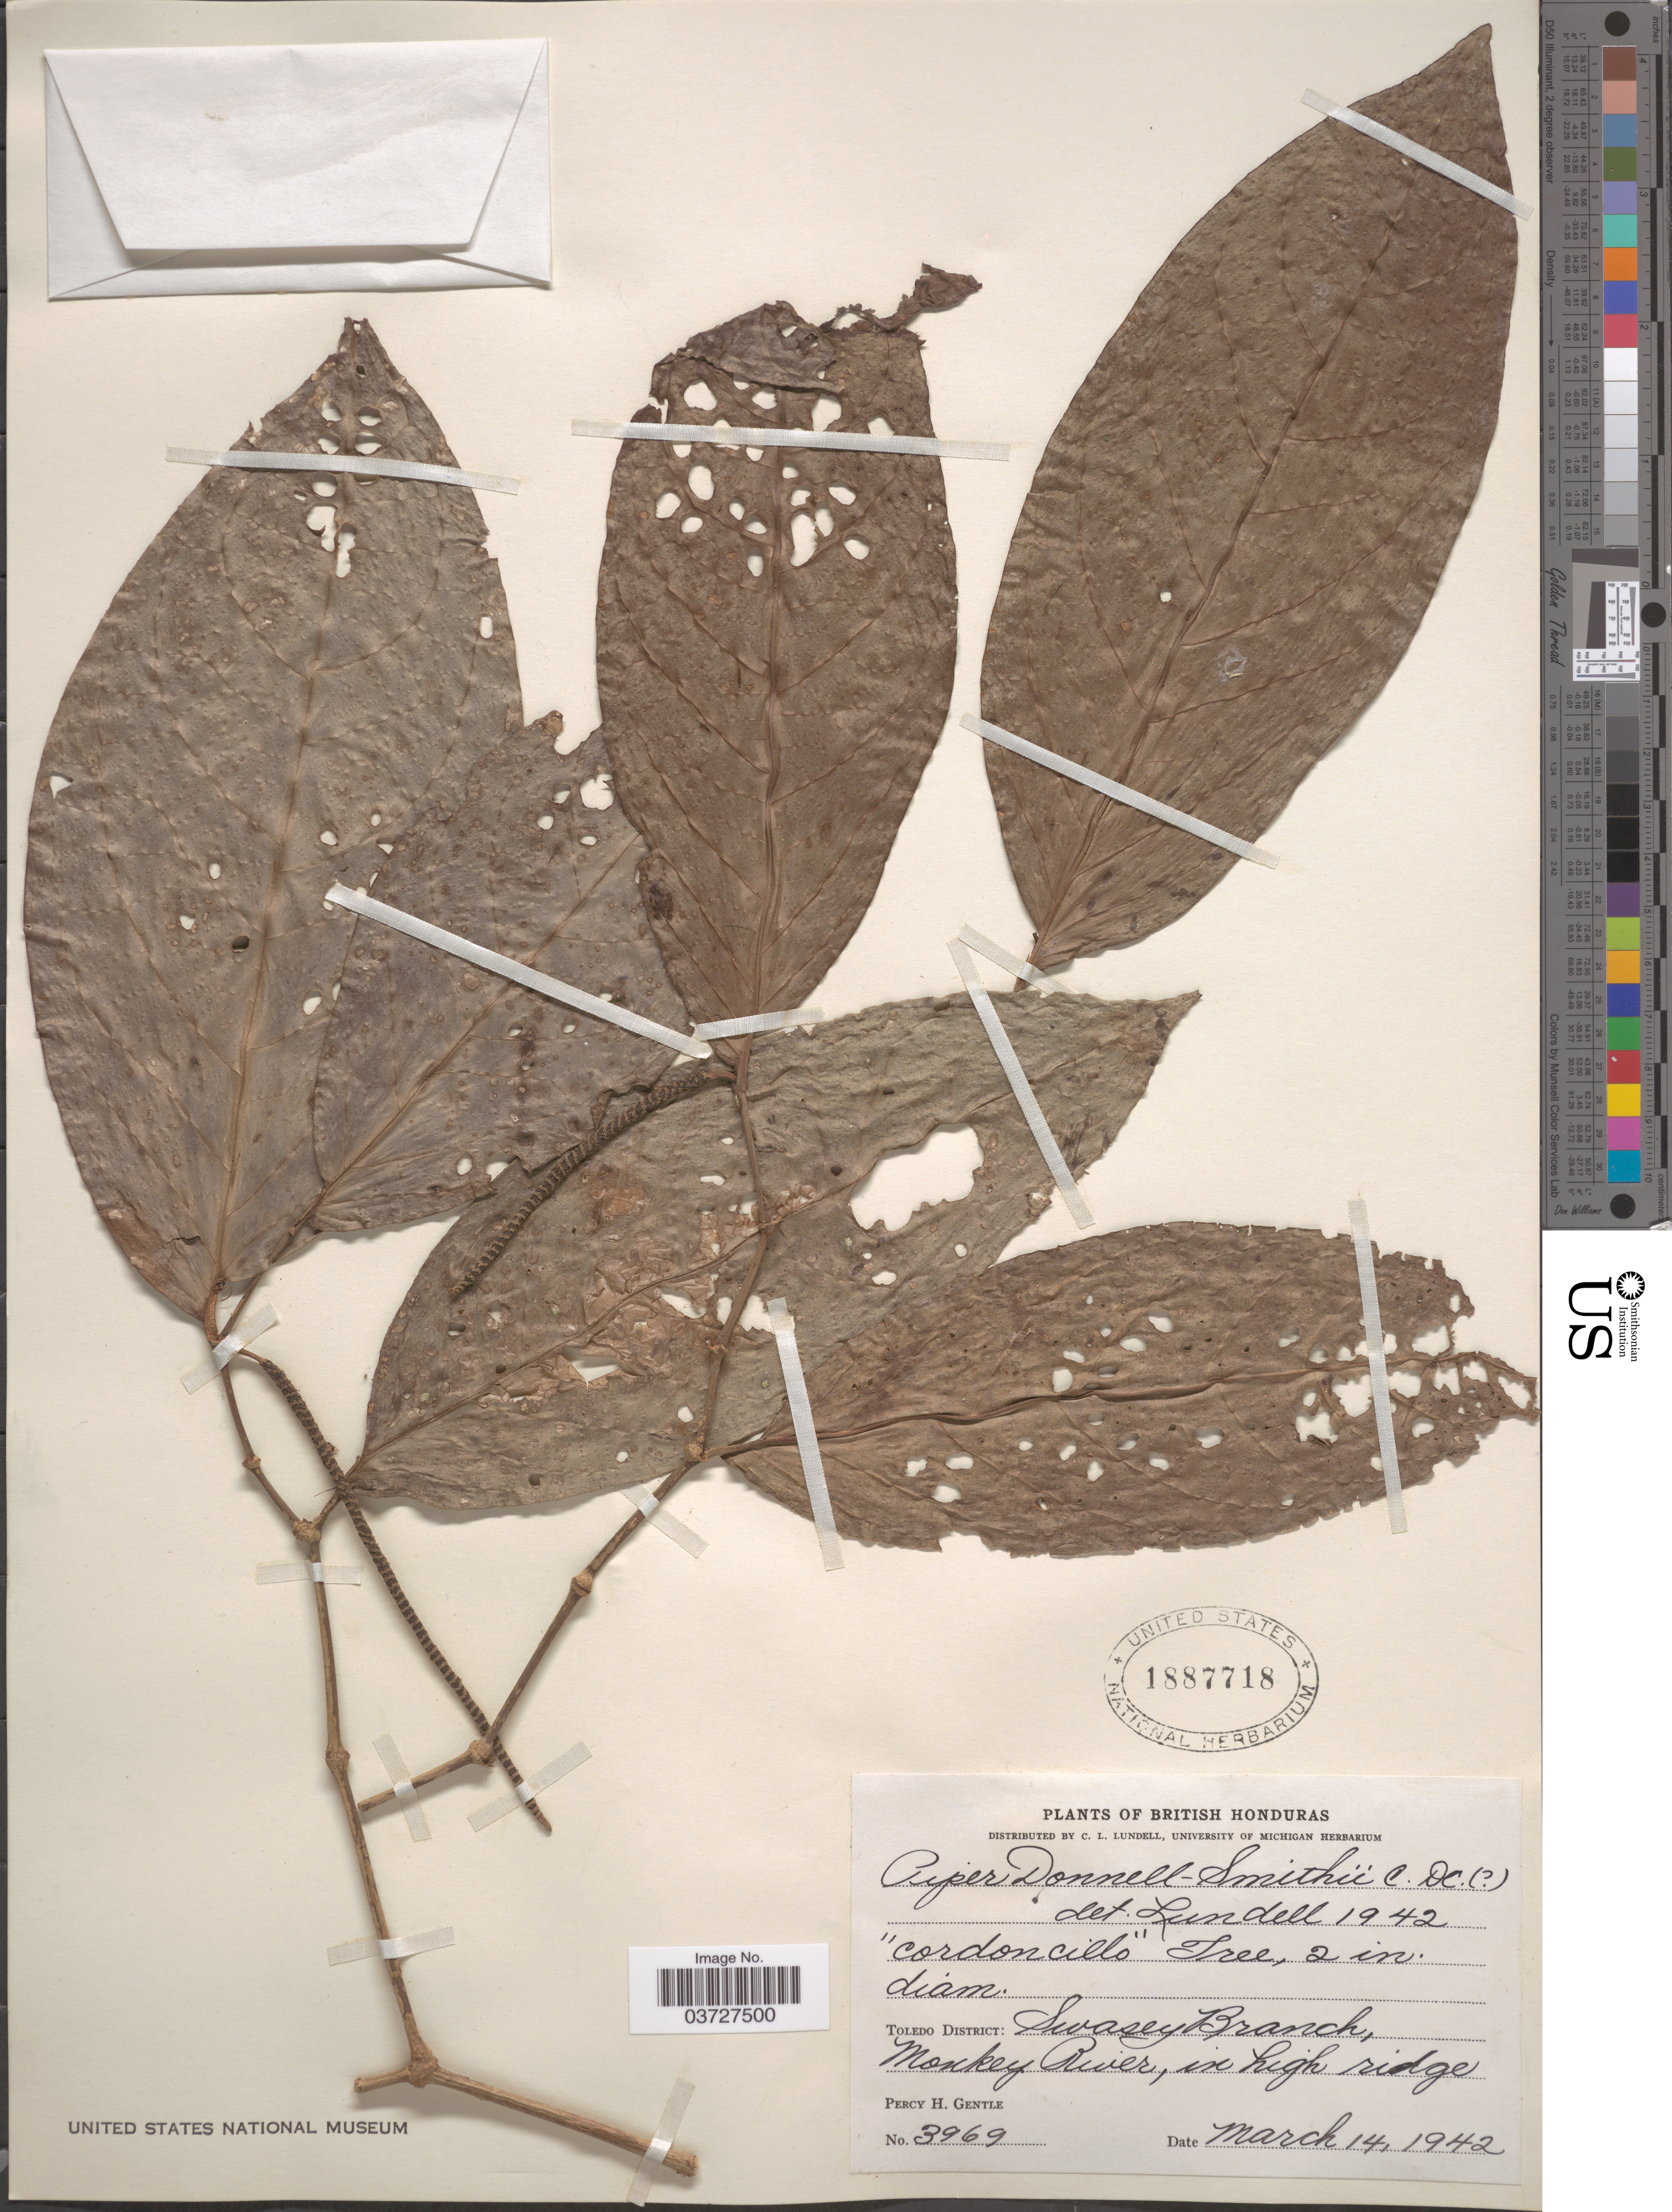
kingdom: Plantae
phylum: Tracheophyta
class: Magnoliopsida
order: Piperales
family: Piperaceae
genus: Piper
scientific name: Piper donnell-smithii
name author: C. DC.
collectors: P. H. Gentle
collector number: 3969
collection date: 1942-03-14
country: Belize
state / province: Toledo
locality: British Honduras. Toledo District: Swasey Branch, Monkey River, in high ridge.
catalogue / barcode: US 1887718